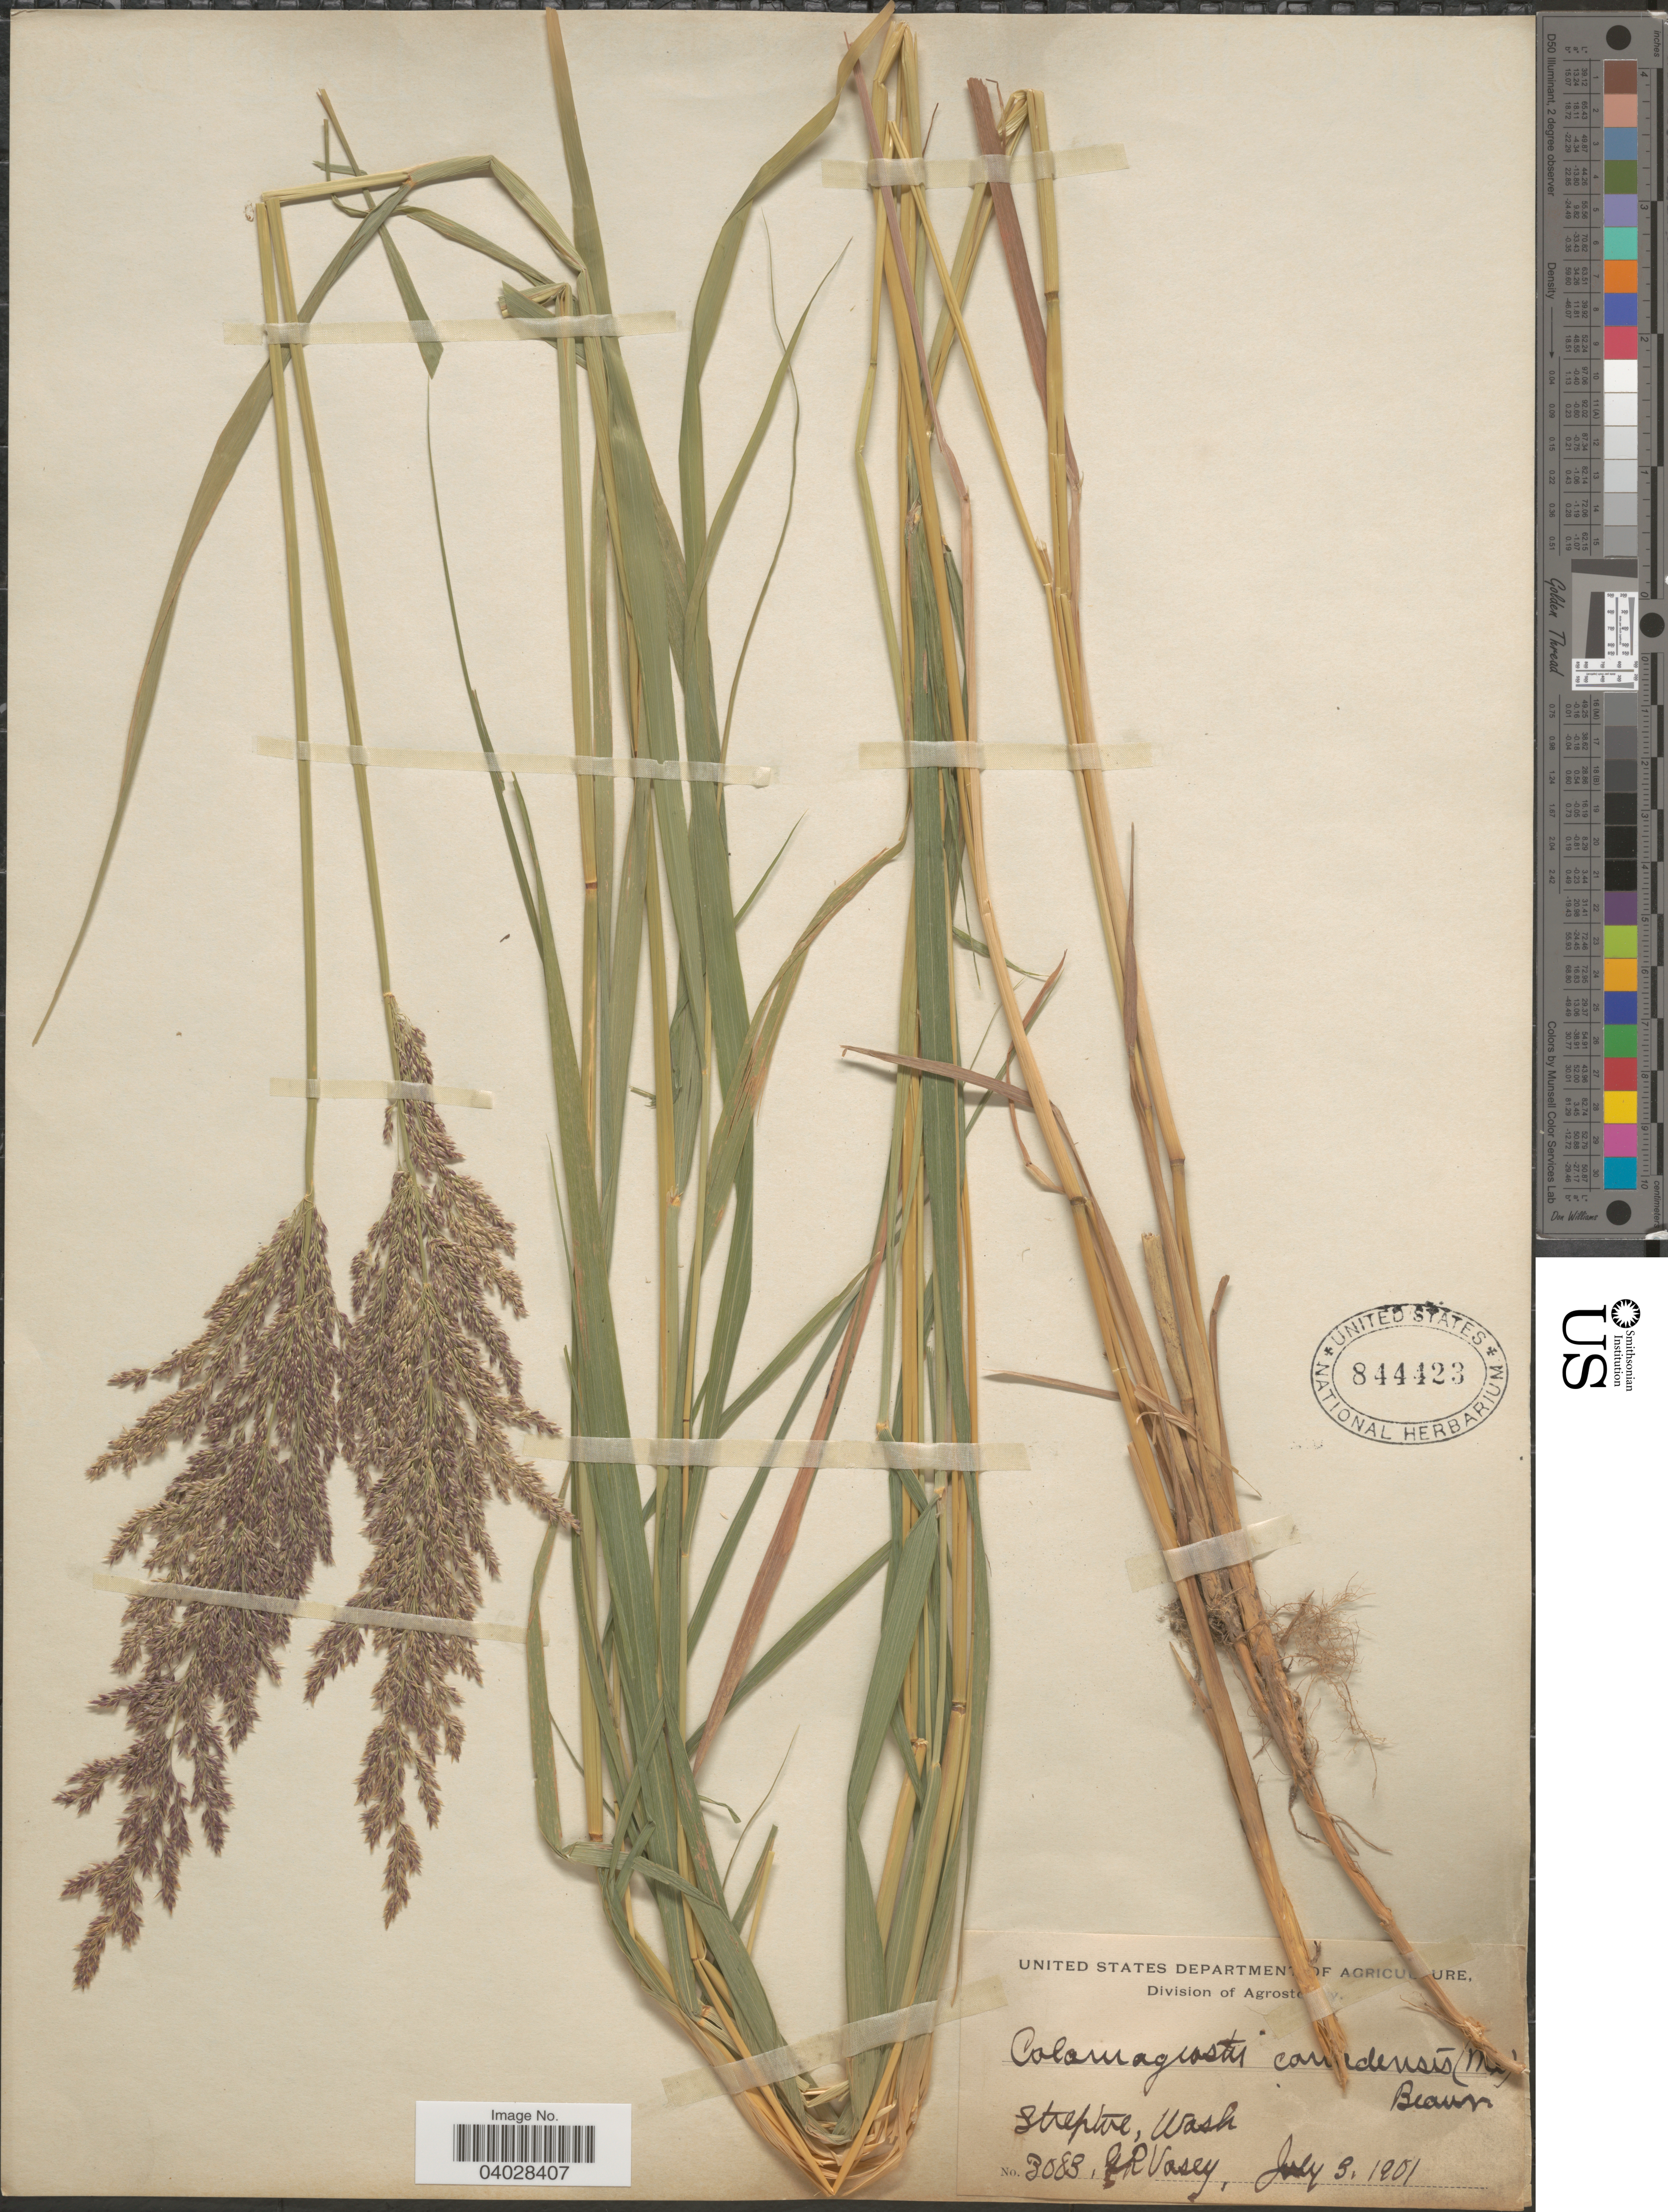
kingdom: Plantae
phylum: Tracheophyta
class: Liliopsida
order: Poales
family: Poaceae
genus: Calamagrostis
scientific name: Calamagrostis canadensis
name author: (Michx.) P. Beauv.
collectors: G. R. Vasey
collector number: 3083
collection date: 1901-07-03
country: United States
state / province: Washington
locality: Steptoe.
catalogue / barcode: US 844423